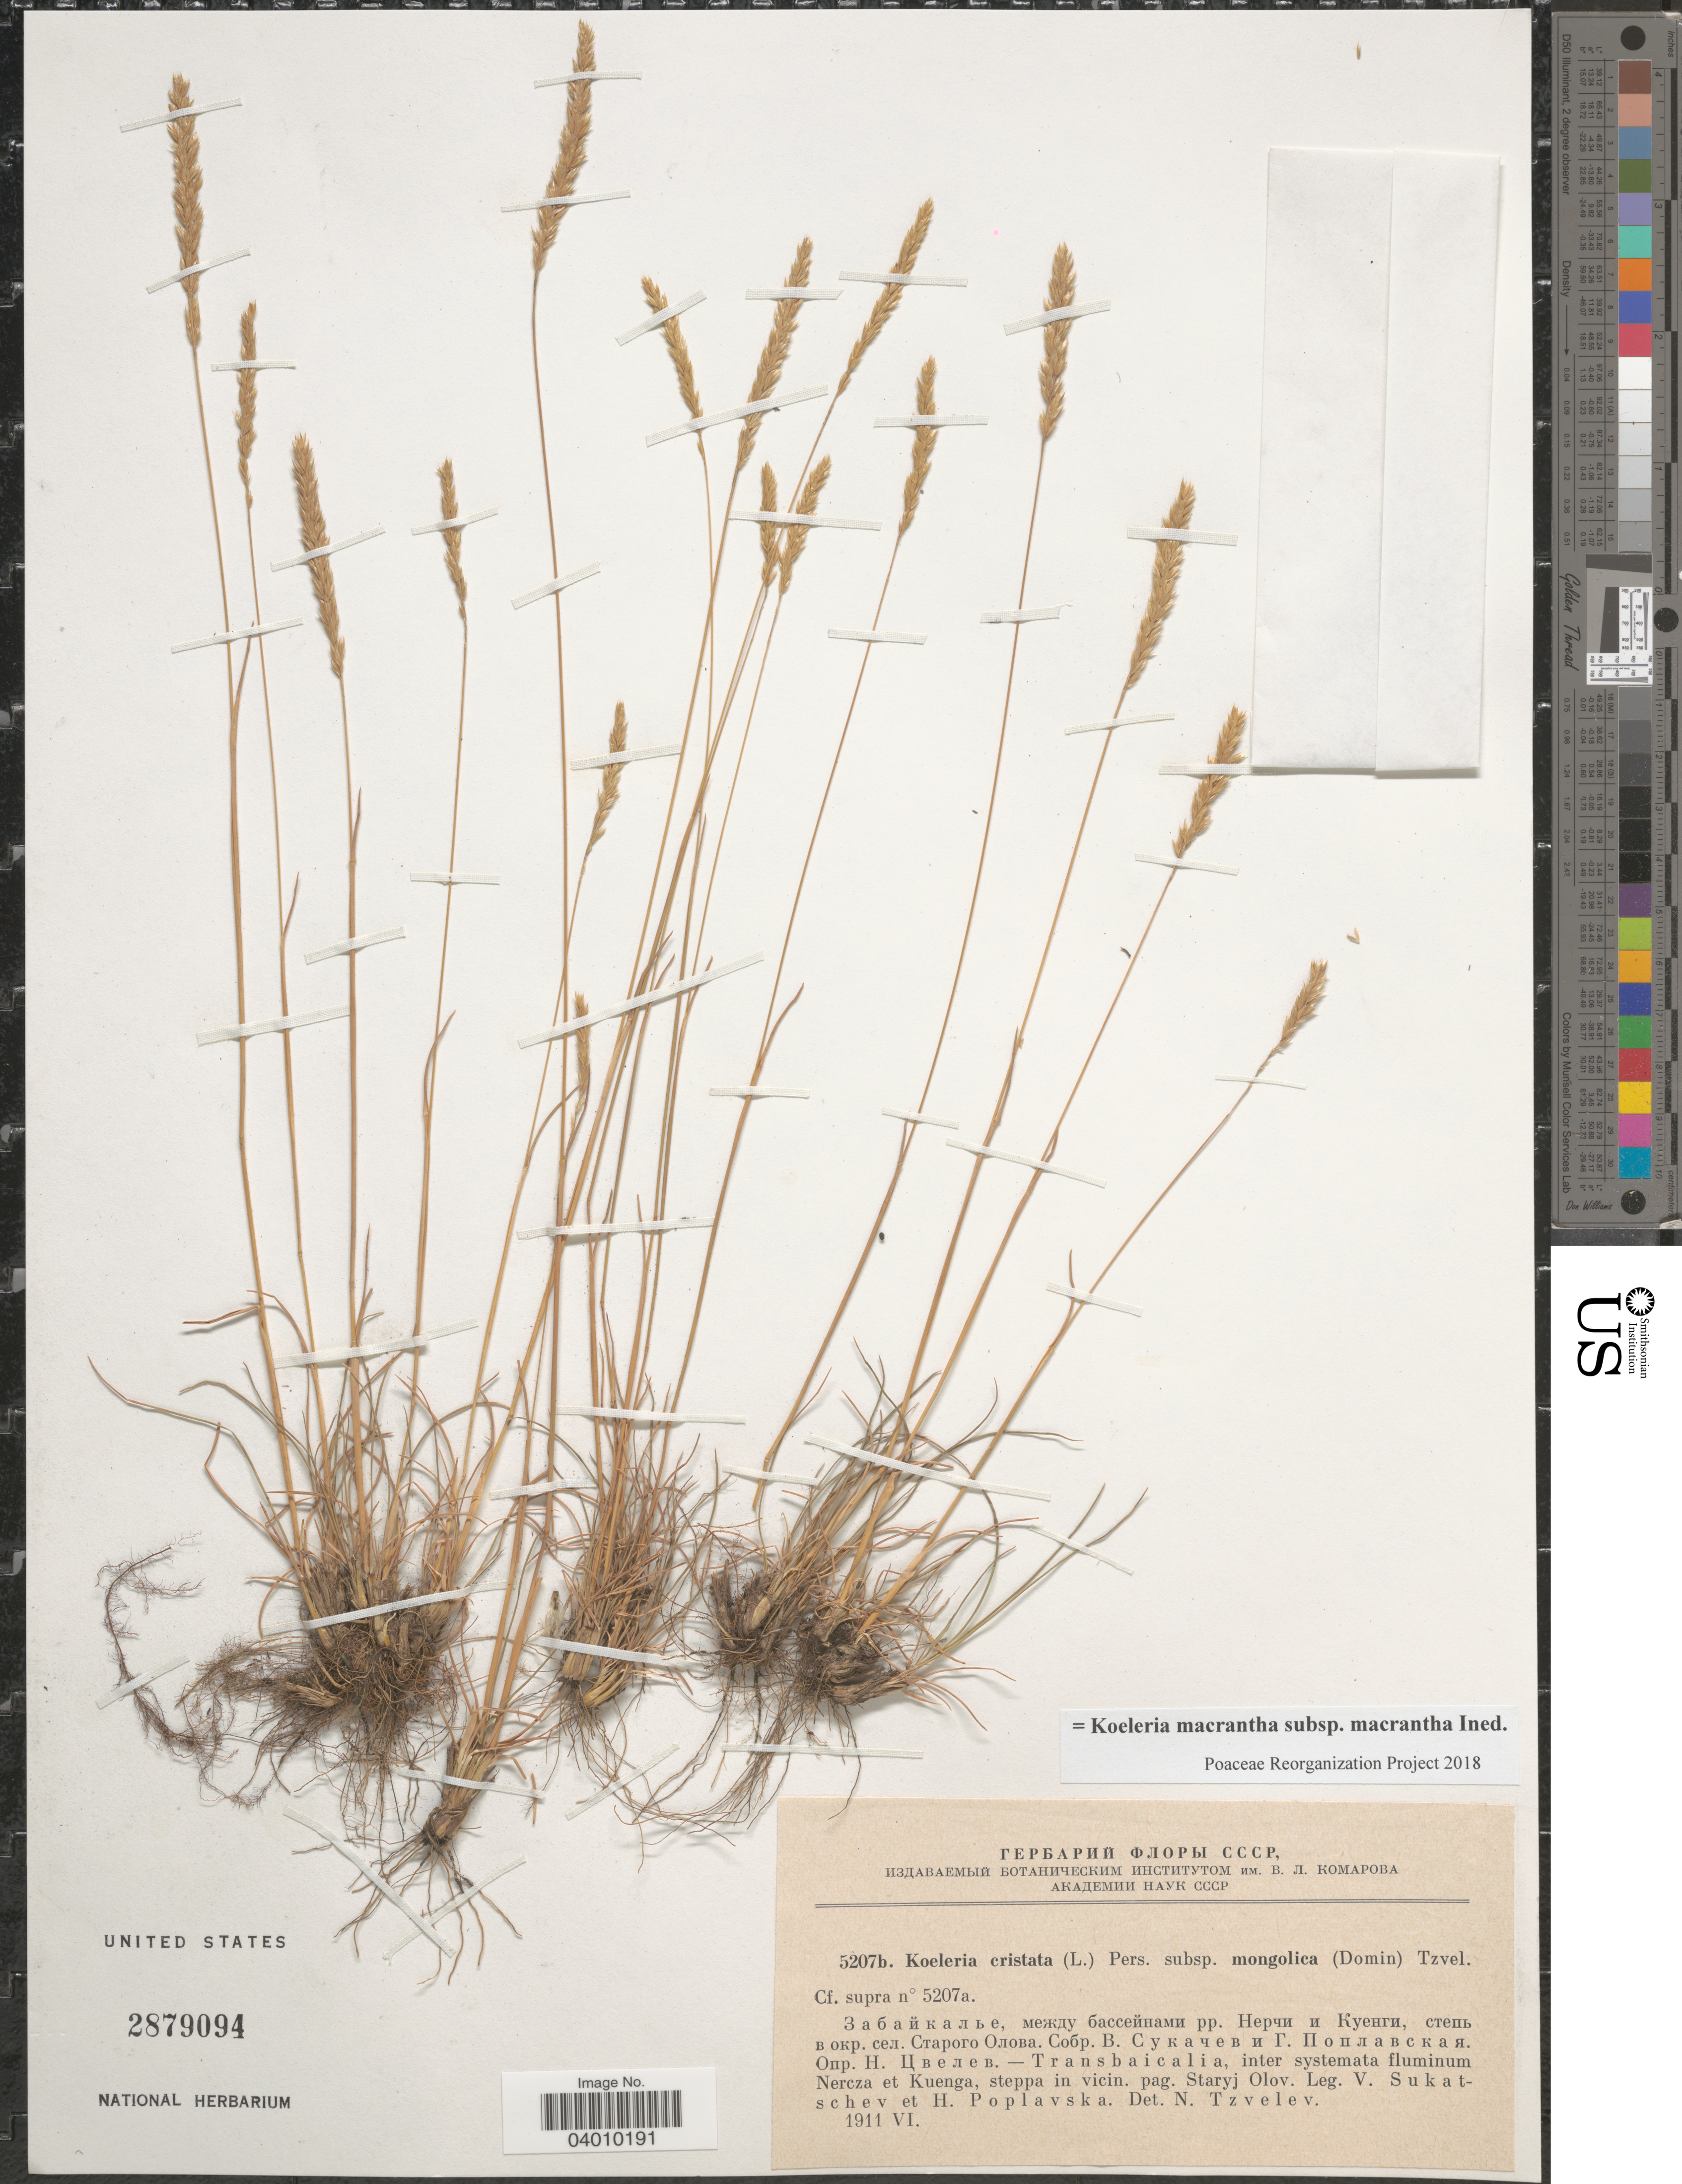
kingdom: Plantae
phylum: Tracheophyta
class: Liliopsida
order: Poales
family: Poaceae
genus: Koeleria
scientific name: Koeleria macrantha subsp. macrantha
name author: (Ledeb.) Schult.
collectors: V. Sukatschev & H. Poplavska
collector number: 5207b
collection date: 1911-06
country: Russian Federation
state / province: Zabaykalsky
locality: Transbaicalia, inter systemata fluminum Nercza et Kuenga, steppa in vicin. pag. Staryj Olov.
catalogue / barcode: US 2879094